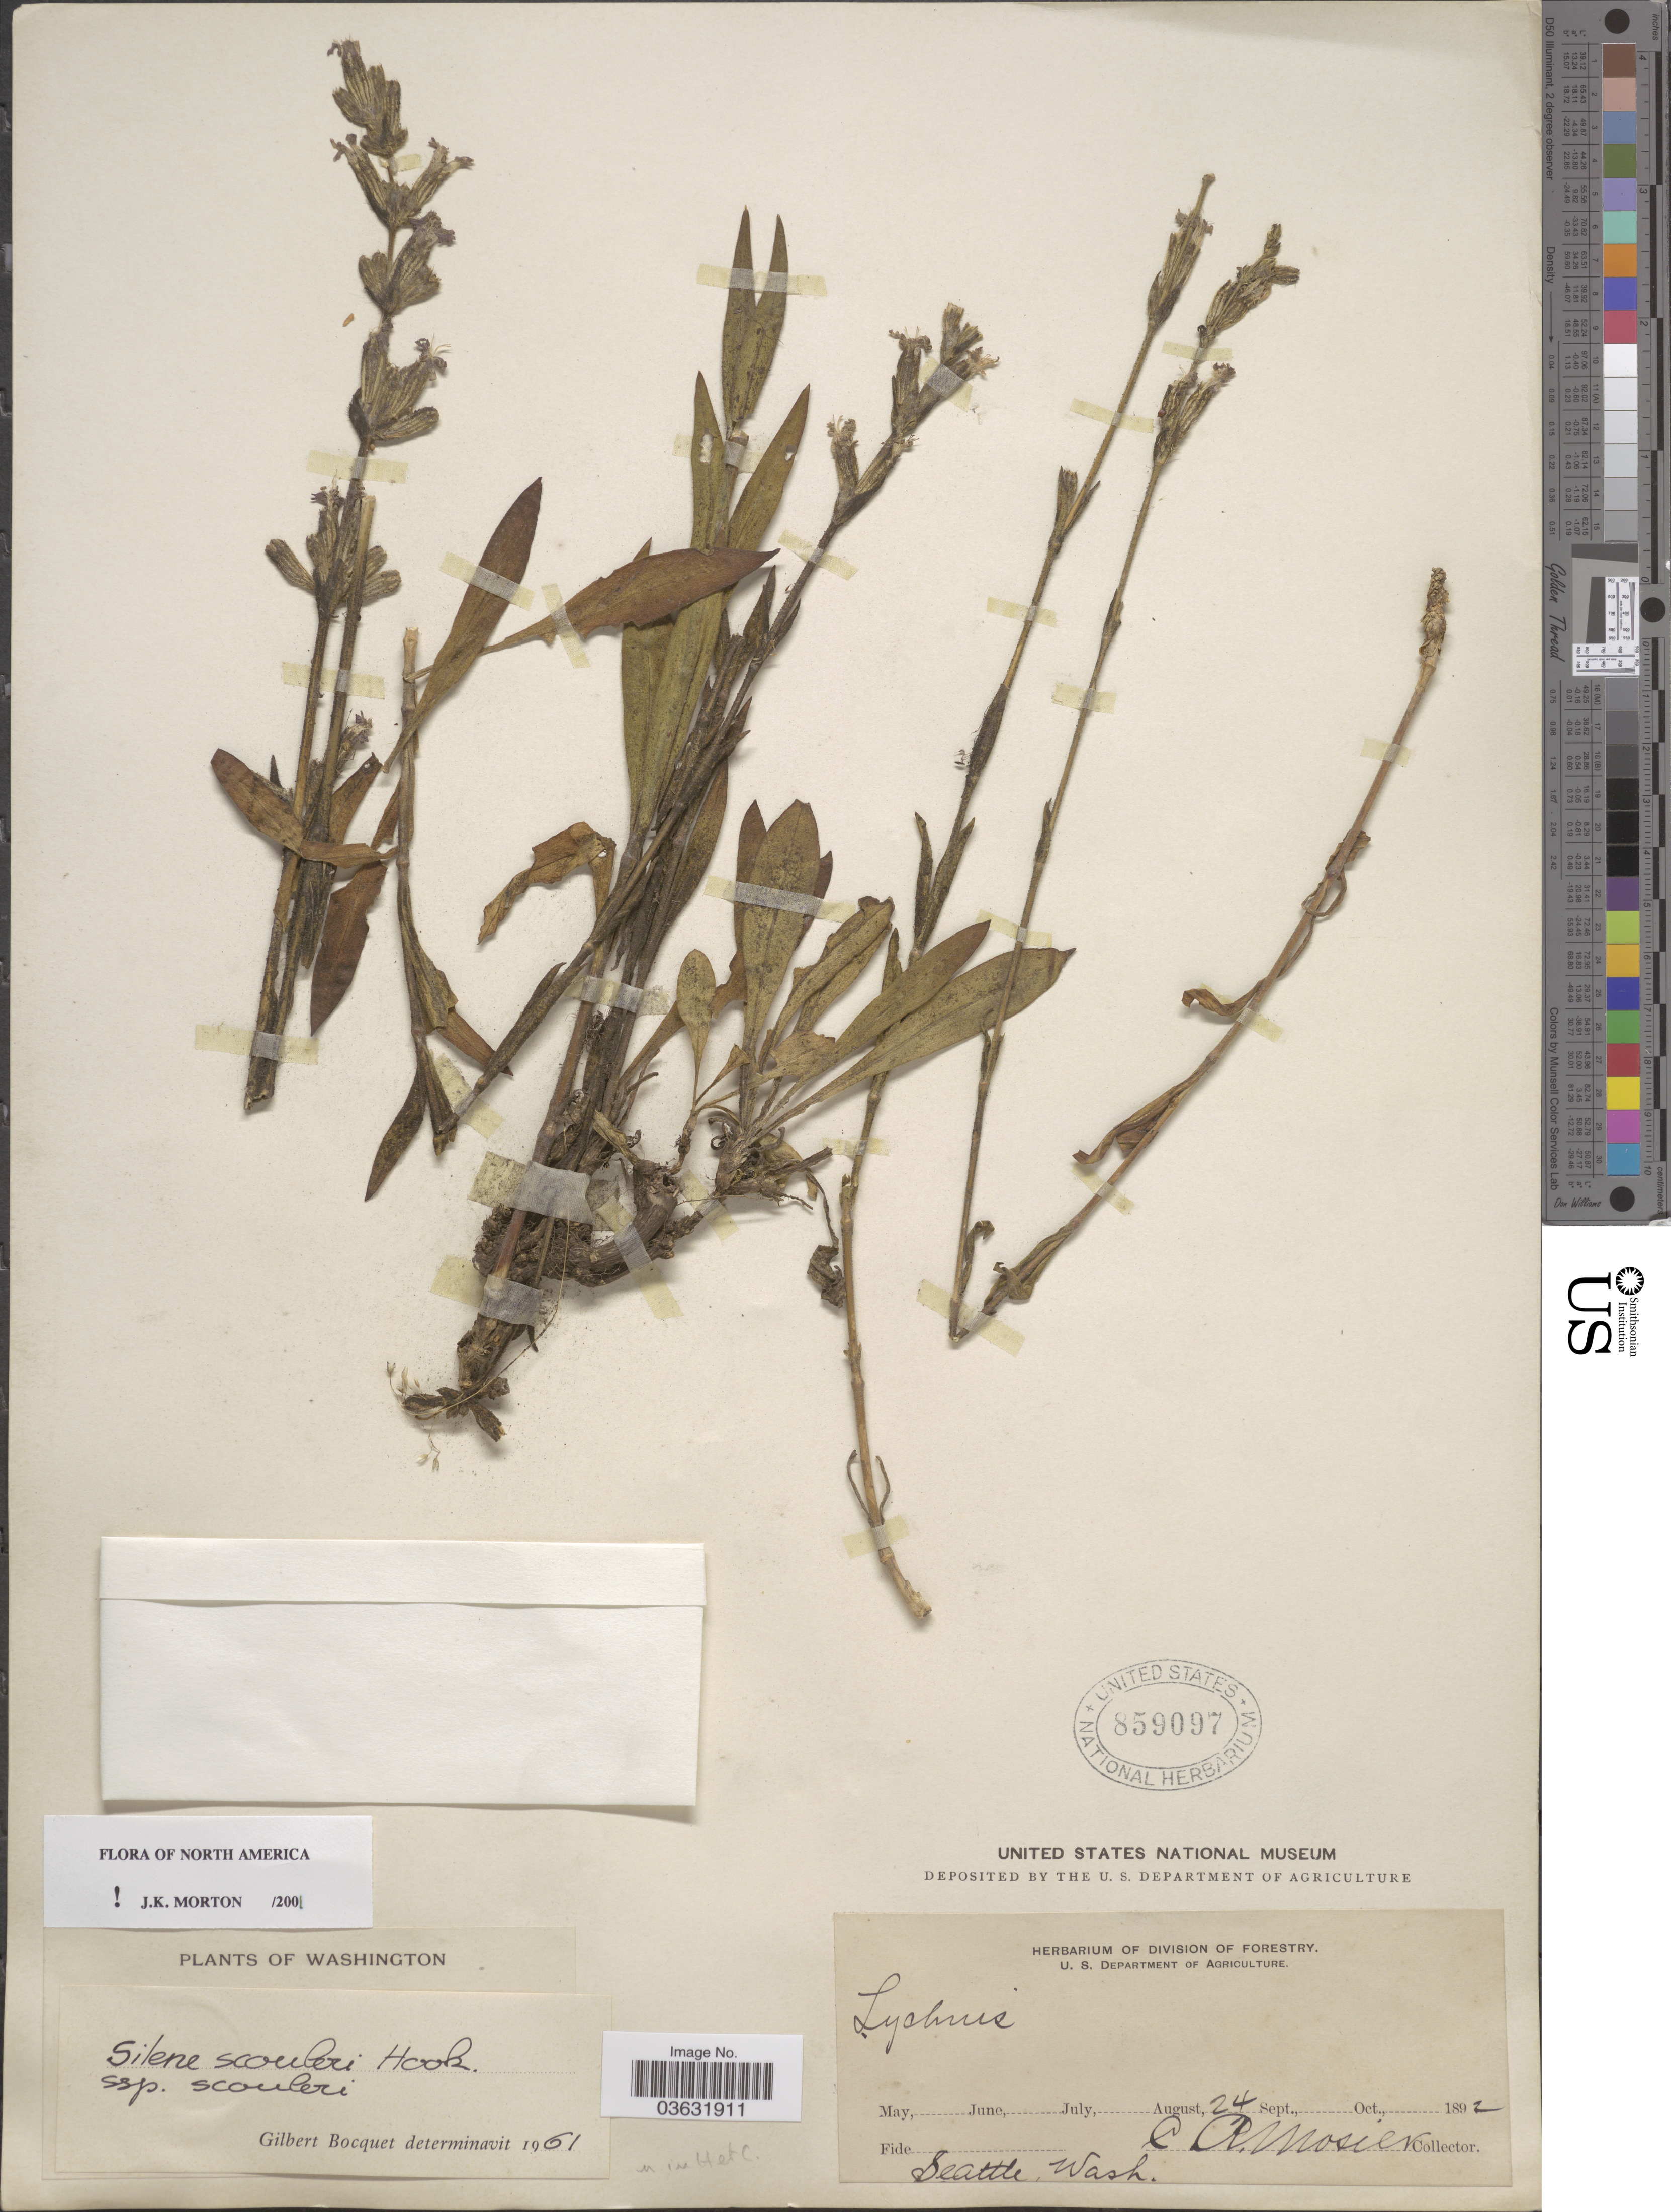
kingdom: Plantae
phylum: Tracheophyta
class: Magnoliopsida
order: Caryophyllales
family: Caryophyllaceae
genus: Silene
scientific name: Silene scouleri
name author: Hook.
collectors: C. A. Mosier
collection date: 1892-08-24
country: United States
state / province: Washington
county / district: King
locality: Seattle.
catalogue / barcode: US 859097